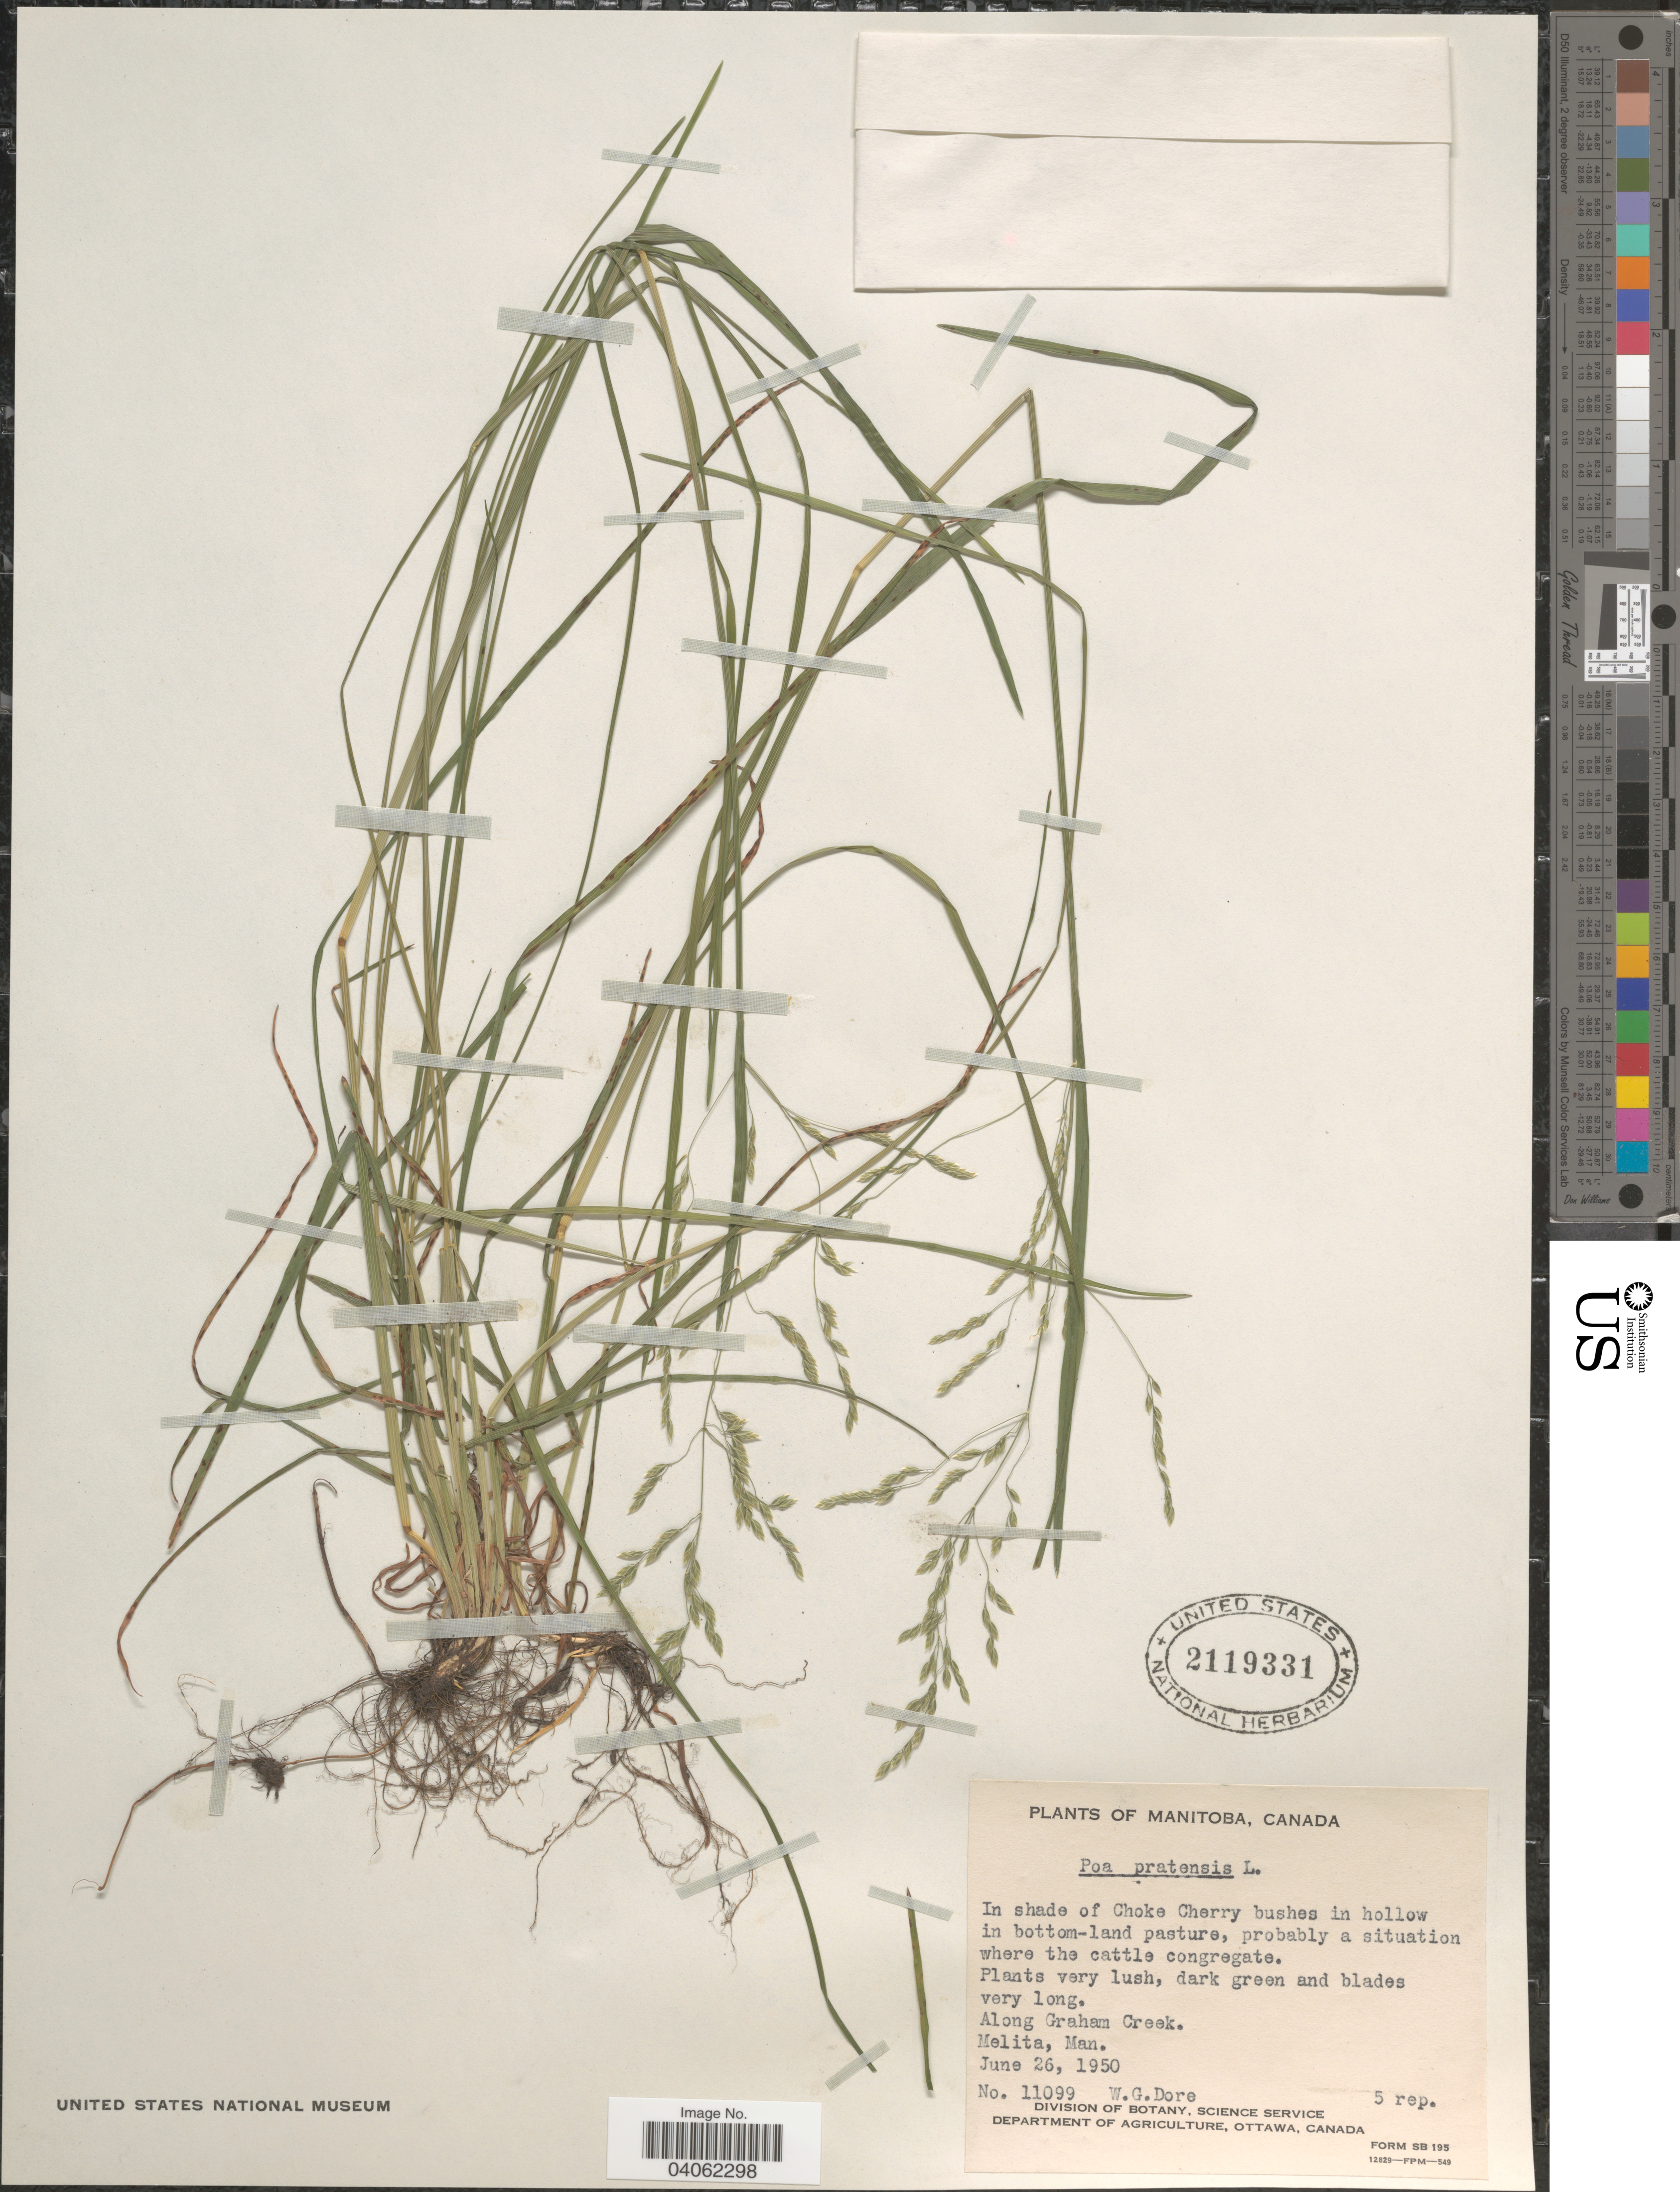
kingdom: Plantae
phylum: Tracheophyta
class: Liliopsida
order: Poales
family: Poaceae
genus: Poa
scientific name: Poa pratensis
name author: L.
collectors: W. Dore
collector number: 11099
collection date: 1950-06-26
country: Canada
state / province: Manitoba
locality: Along Graham Creek. Melita.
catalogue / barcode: US 2119331